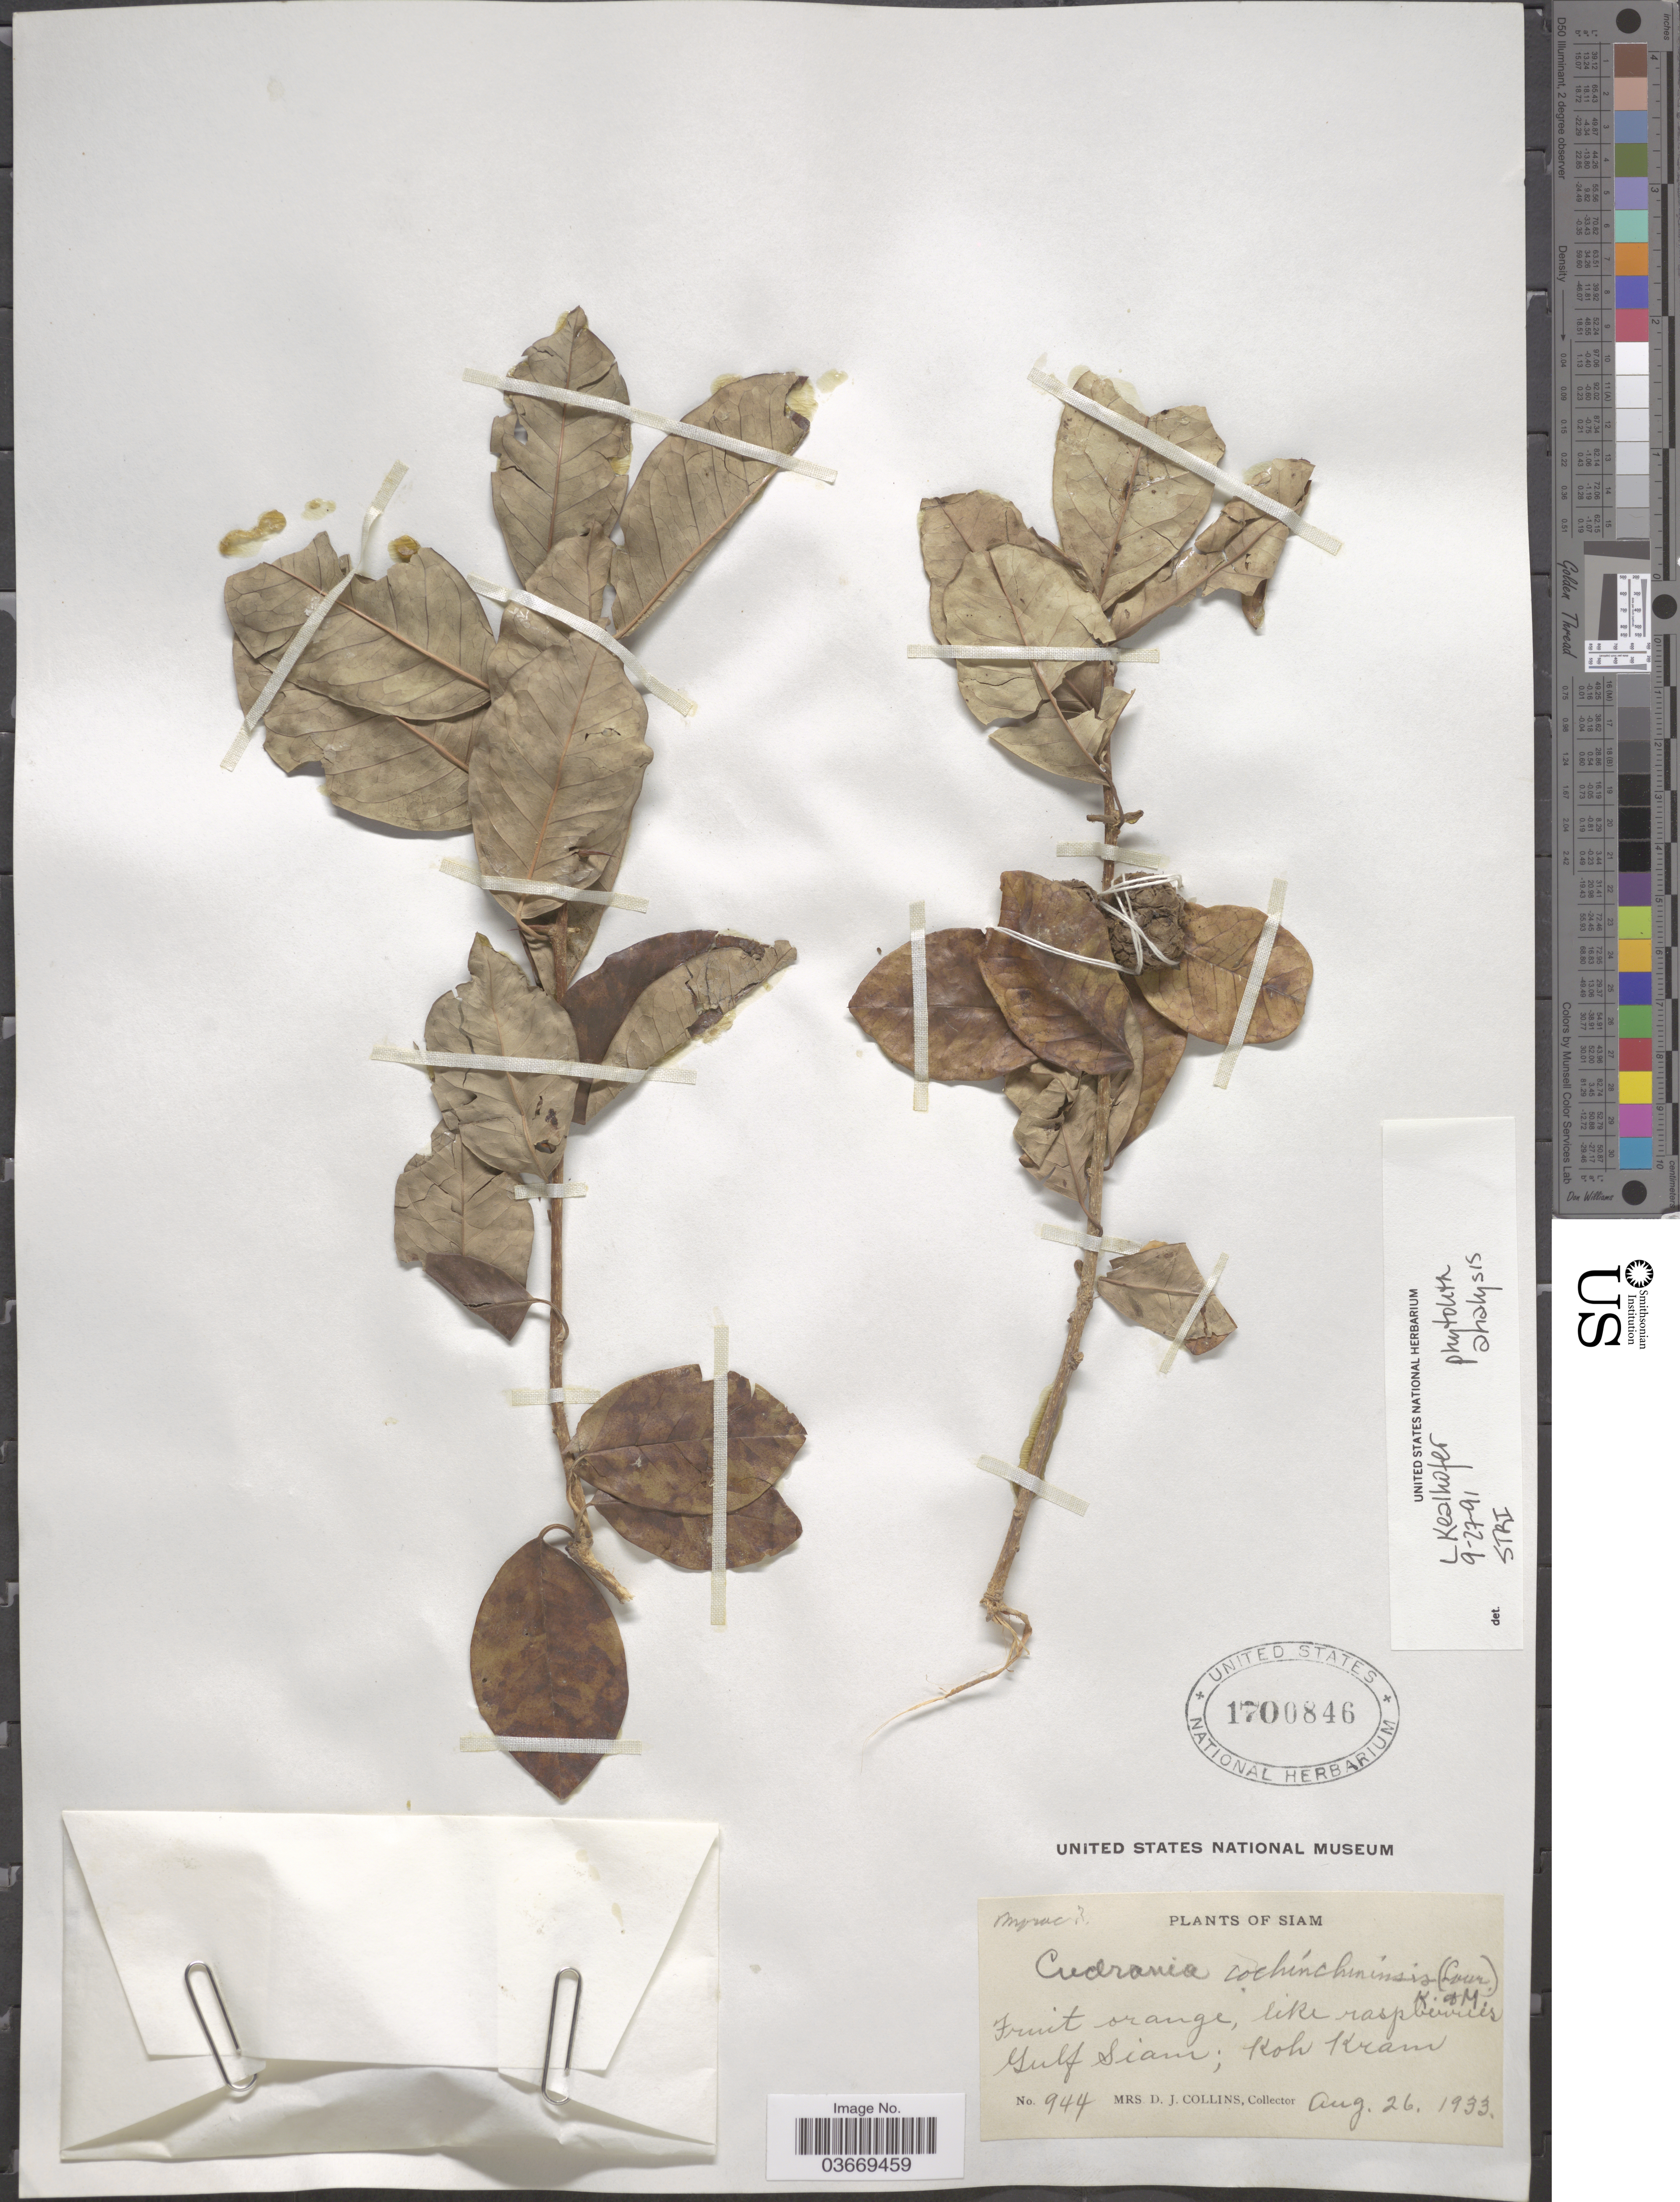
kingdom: Plantae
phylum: Tracheophyta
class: Magnoliopsida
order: Rosales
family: Moraceae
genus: Maclura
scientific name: Maclura cochinchinensis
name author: (Lour.) Corner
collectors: Mrs. D. J. Collins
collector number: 944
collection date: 1933-08-26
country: Thailand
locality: Gulf Siam; Koh Kram.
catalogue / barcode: US 1700846